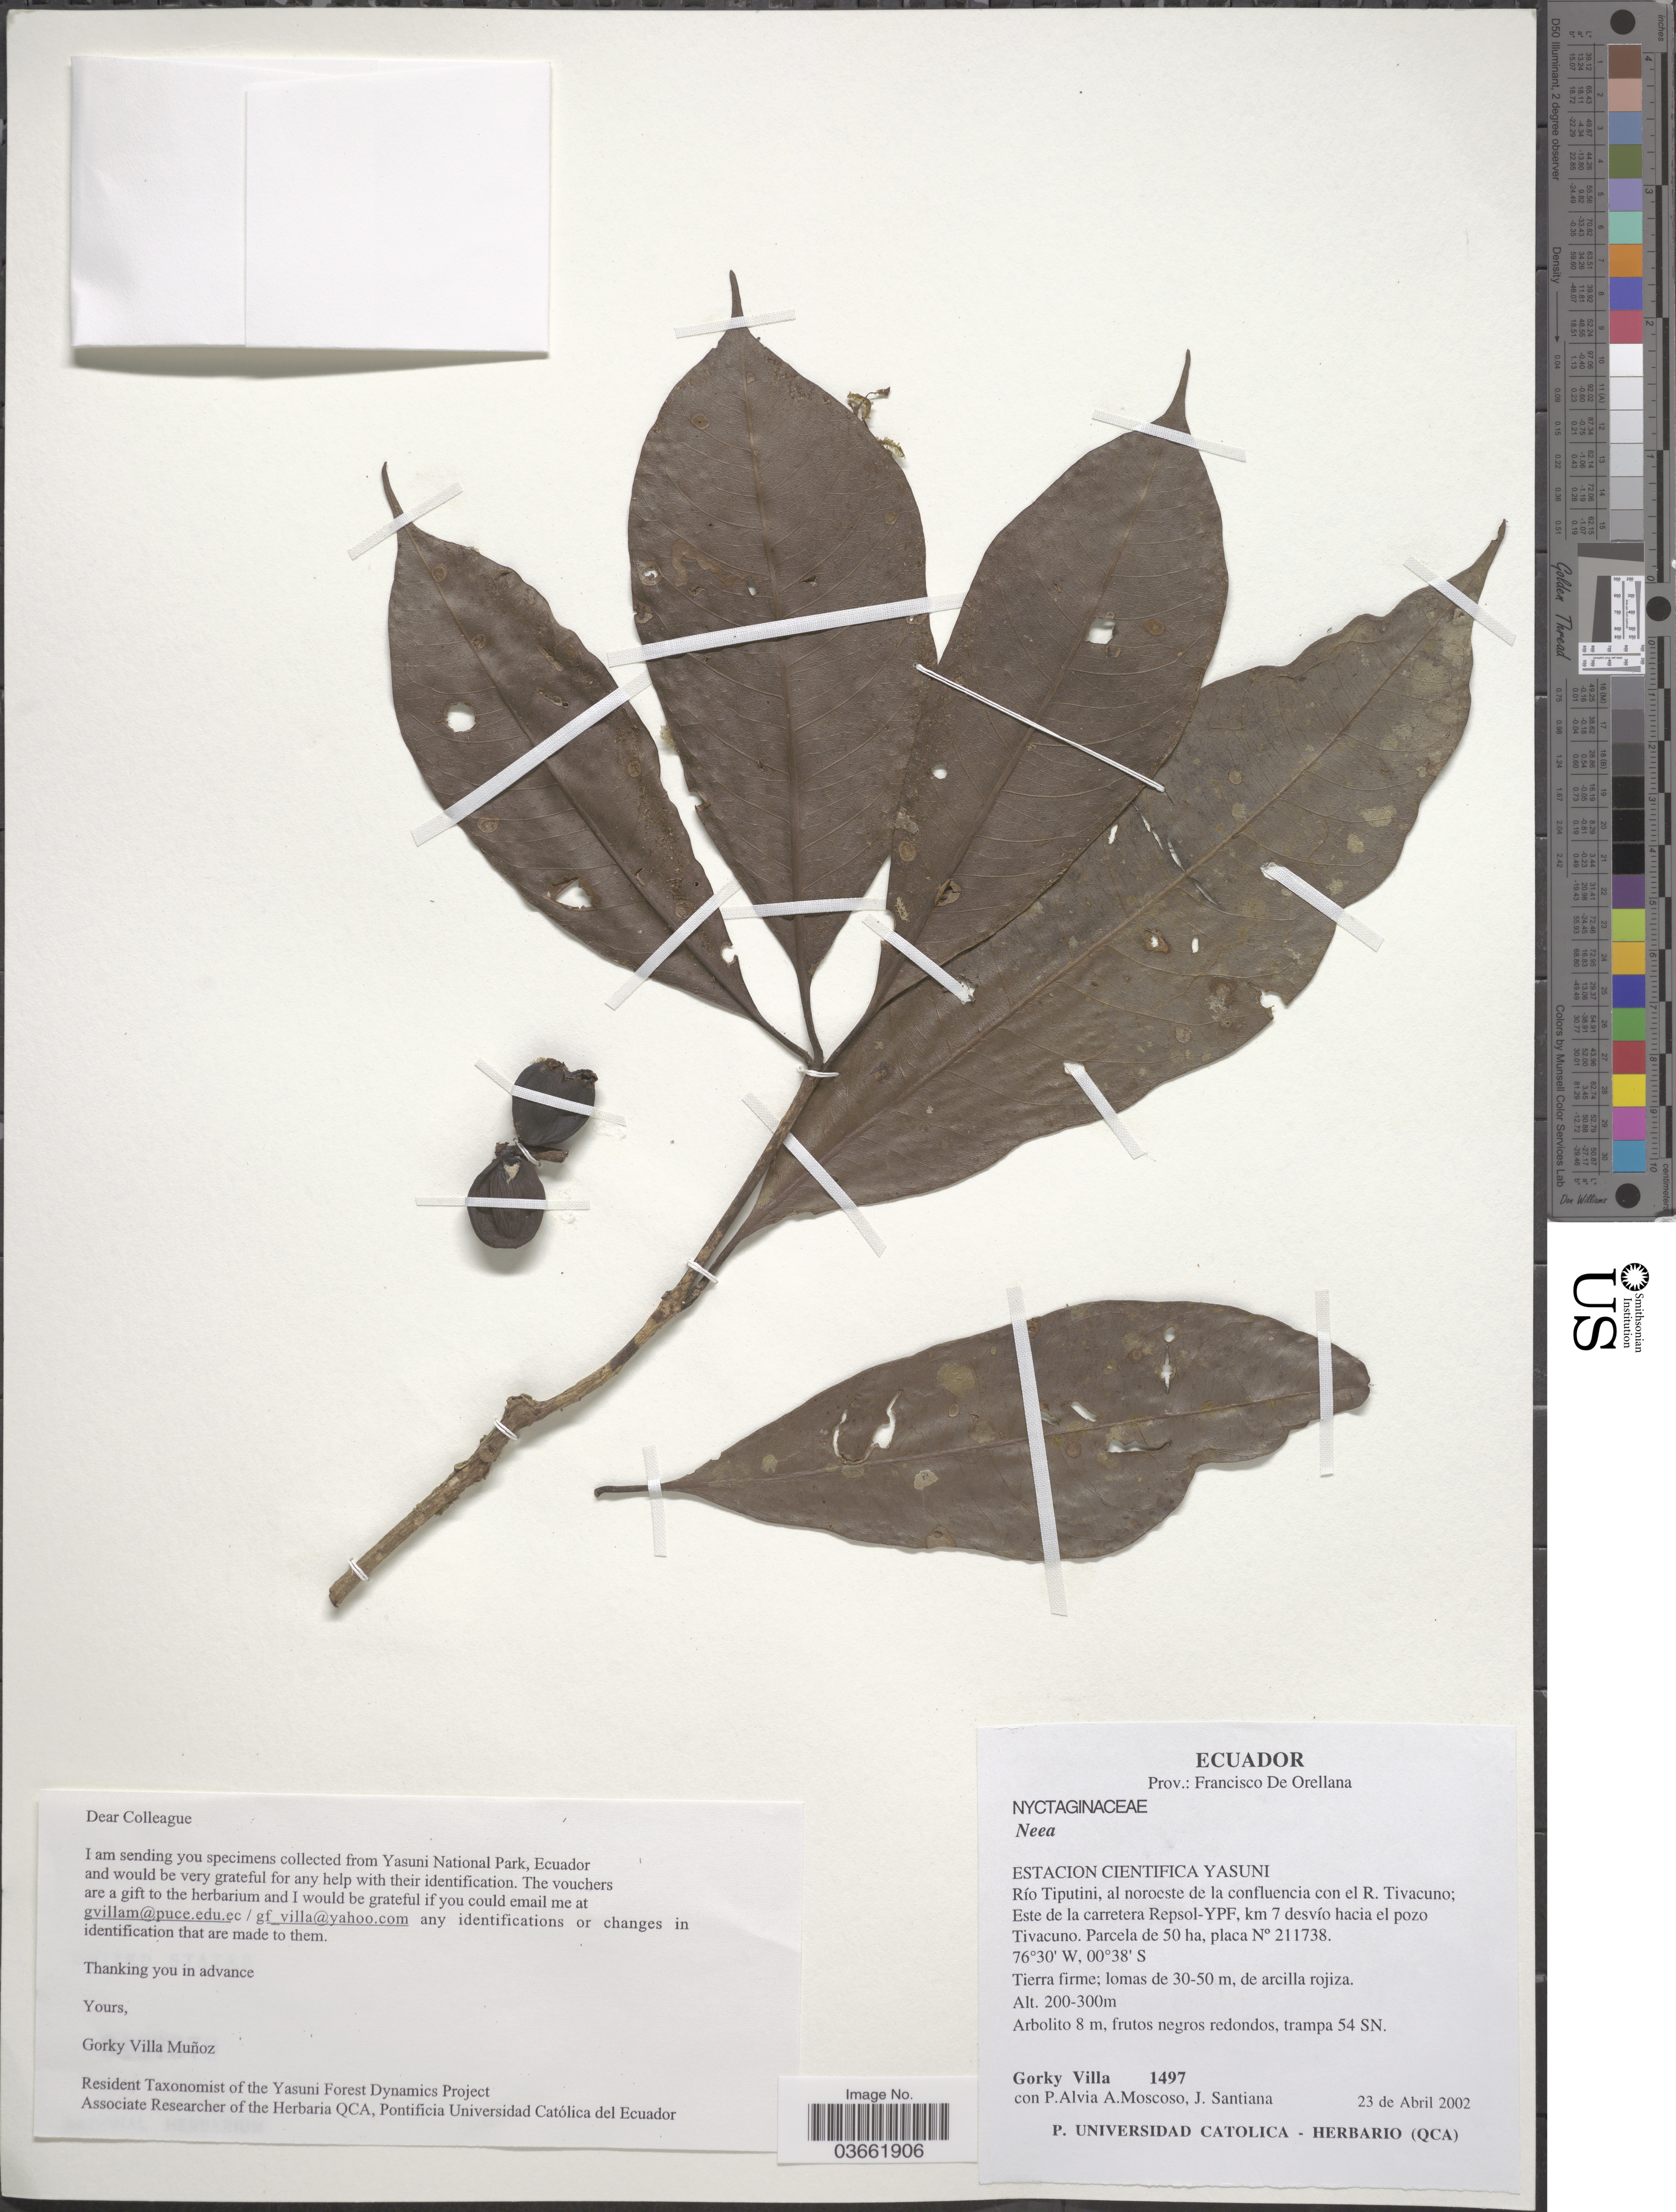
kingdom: Plantae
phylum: Tracheophyta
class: Magnoliopsida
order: Caryophyllales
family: Nyctaginaceae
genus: Neea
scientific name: Neea sp.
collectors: G. Villa, P. Alvia, A. Moscoso & J. Santiana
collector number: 1497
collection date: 2002-04-23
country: Ecuador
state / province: Orellana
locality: Prov.: Francisco De Orellana. Estacion Cientifica Yasuni. Río Tiputini, al noroeste de la confluencia con el R. Tivacuno; Este de la carretera Repsol-YPF, km 7 desvío hacia el pozo Tivacuno.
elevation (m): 200